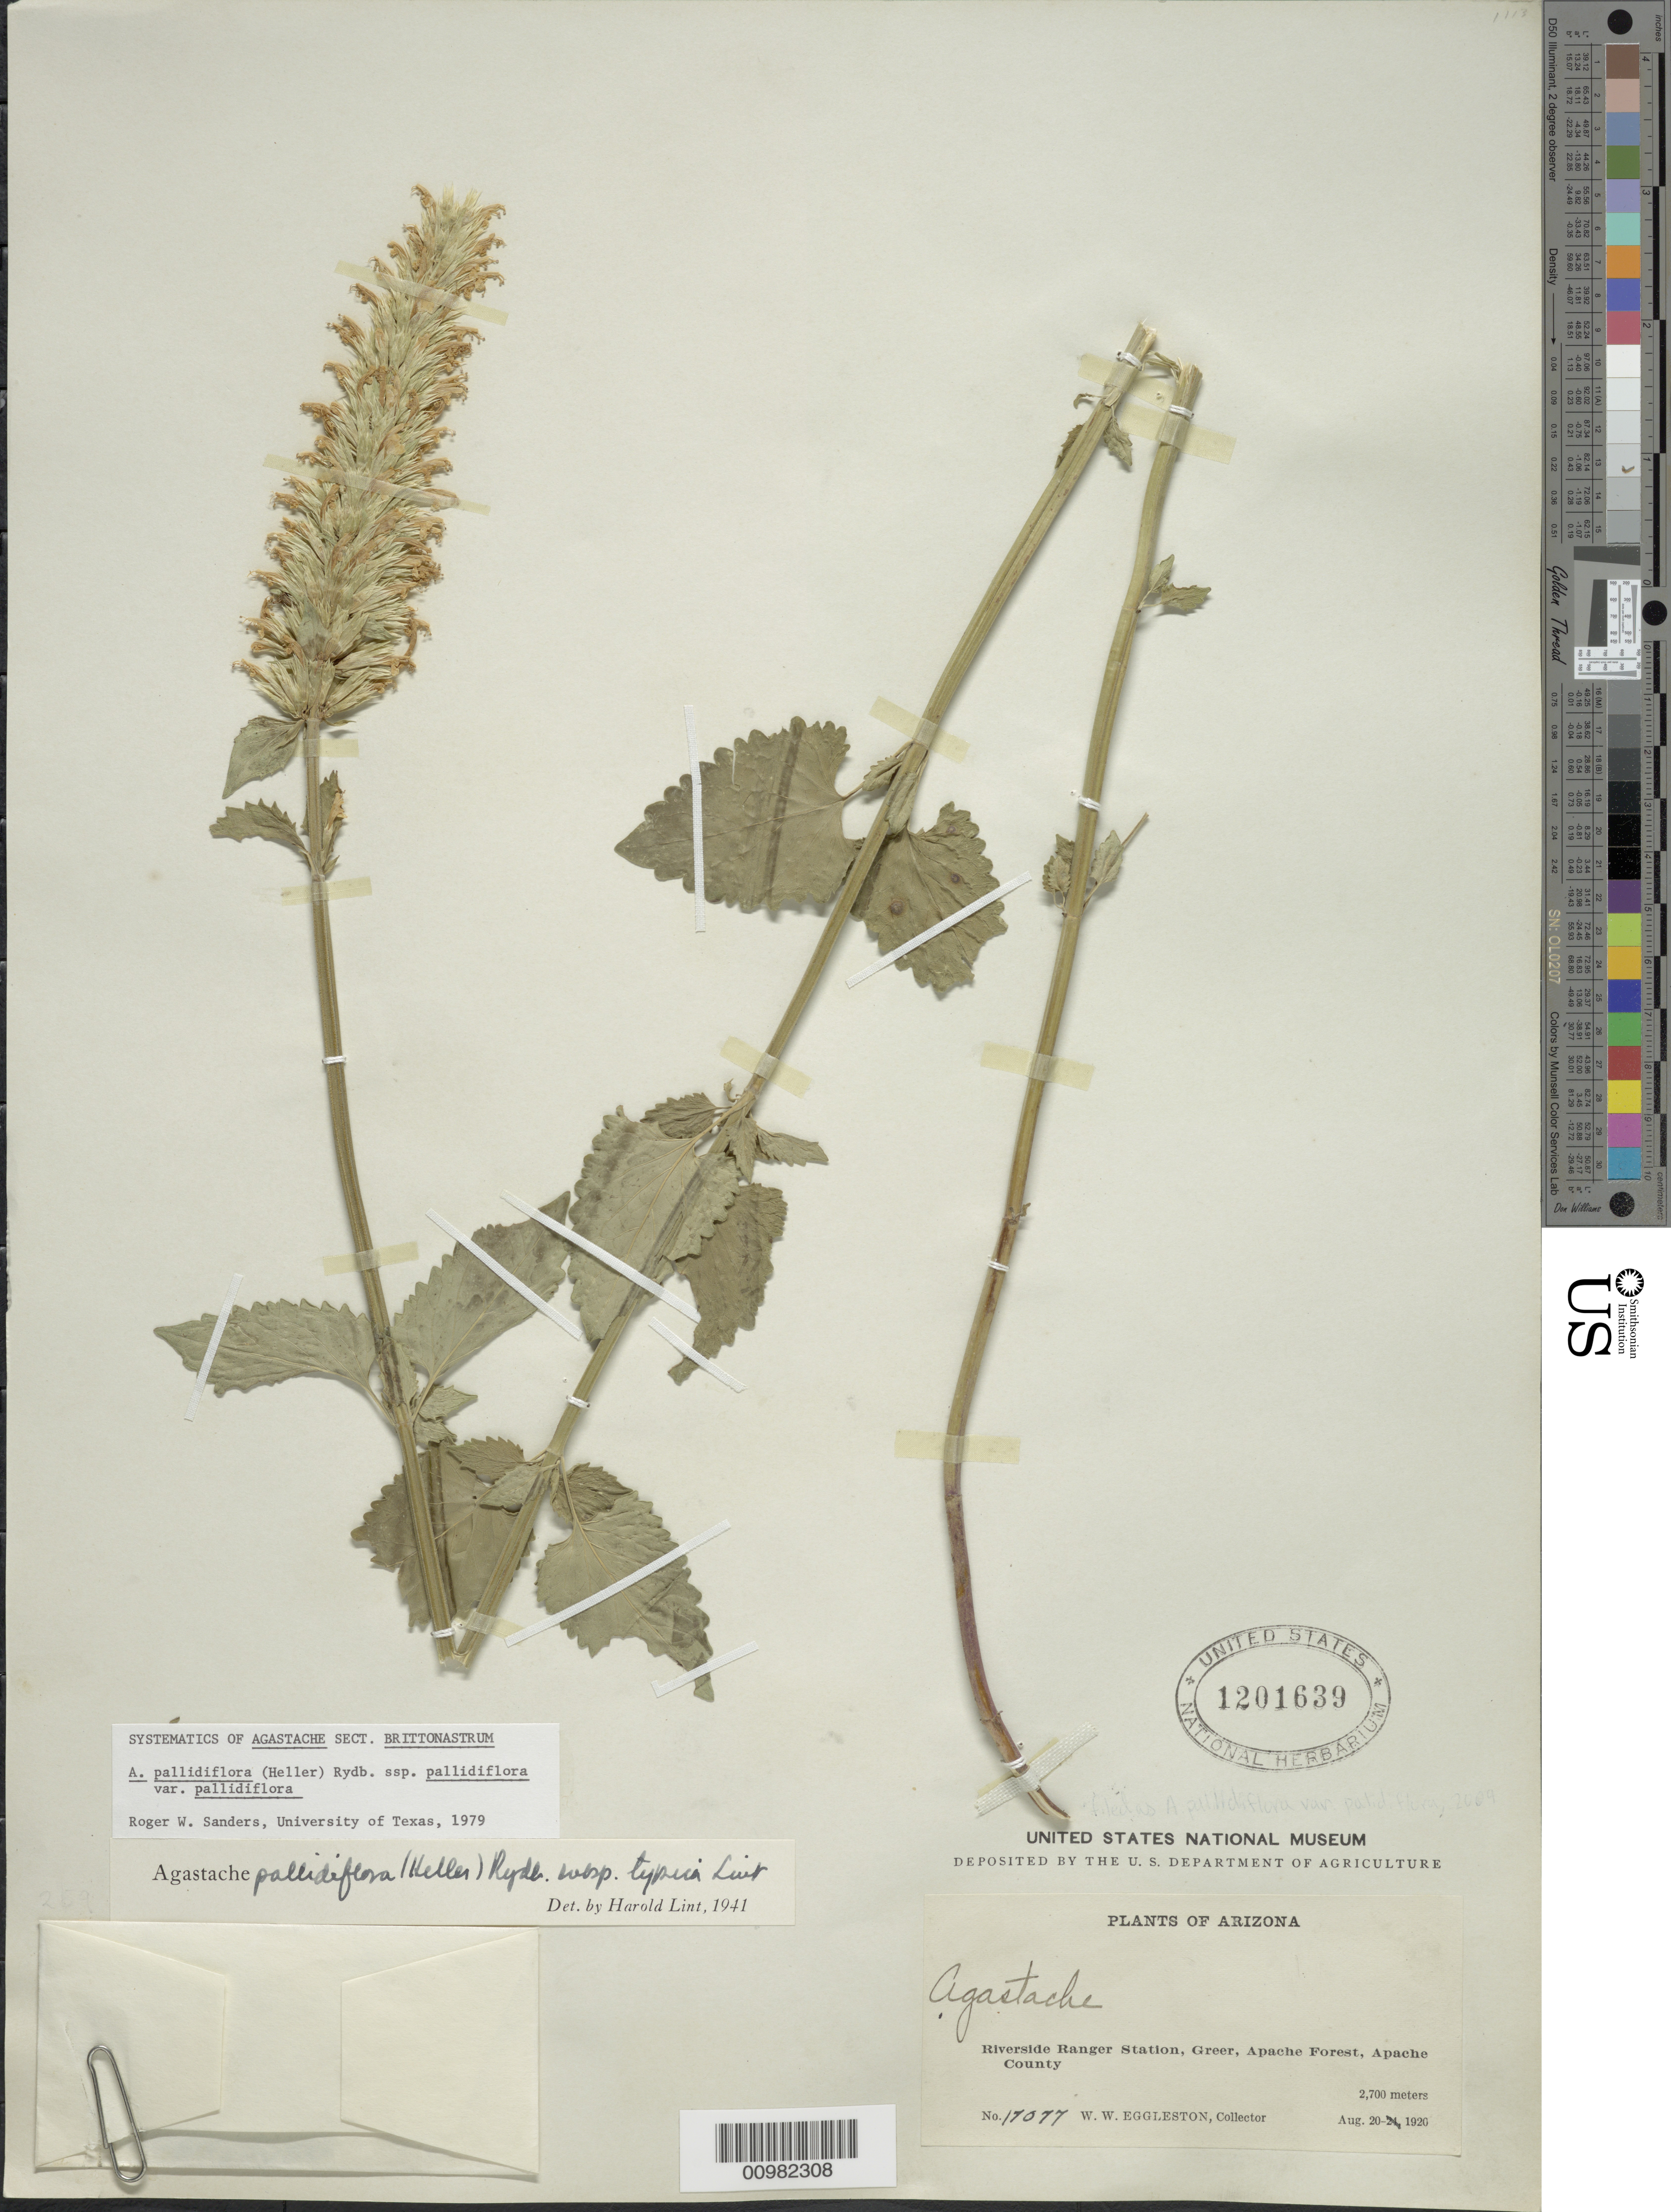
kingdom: Plantae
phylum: Tracheophyta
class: Magnoliopsida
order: Lamiales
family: Lamiaceae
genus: Agastache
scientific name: Agastache pallidiflora var. pallidiflora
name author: (A. Heller) Rydb.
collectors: W. W. Eggleston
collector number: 17077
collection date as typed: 20 Aug 1920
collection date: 1920-08-20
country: United States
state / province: Arizona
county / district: Apache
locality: Apache Forest; Greer; Riverside Ranger Station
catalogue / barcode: US 1201639